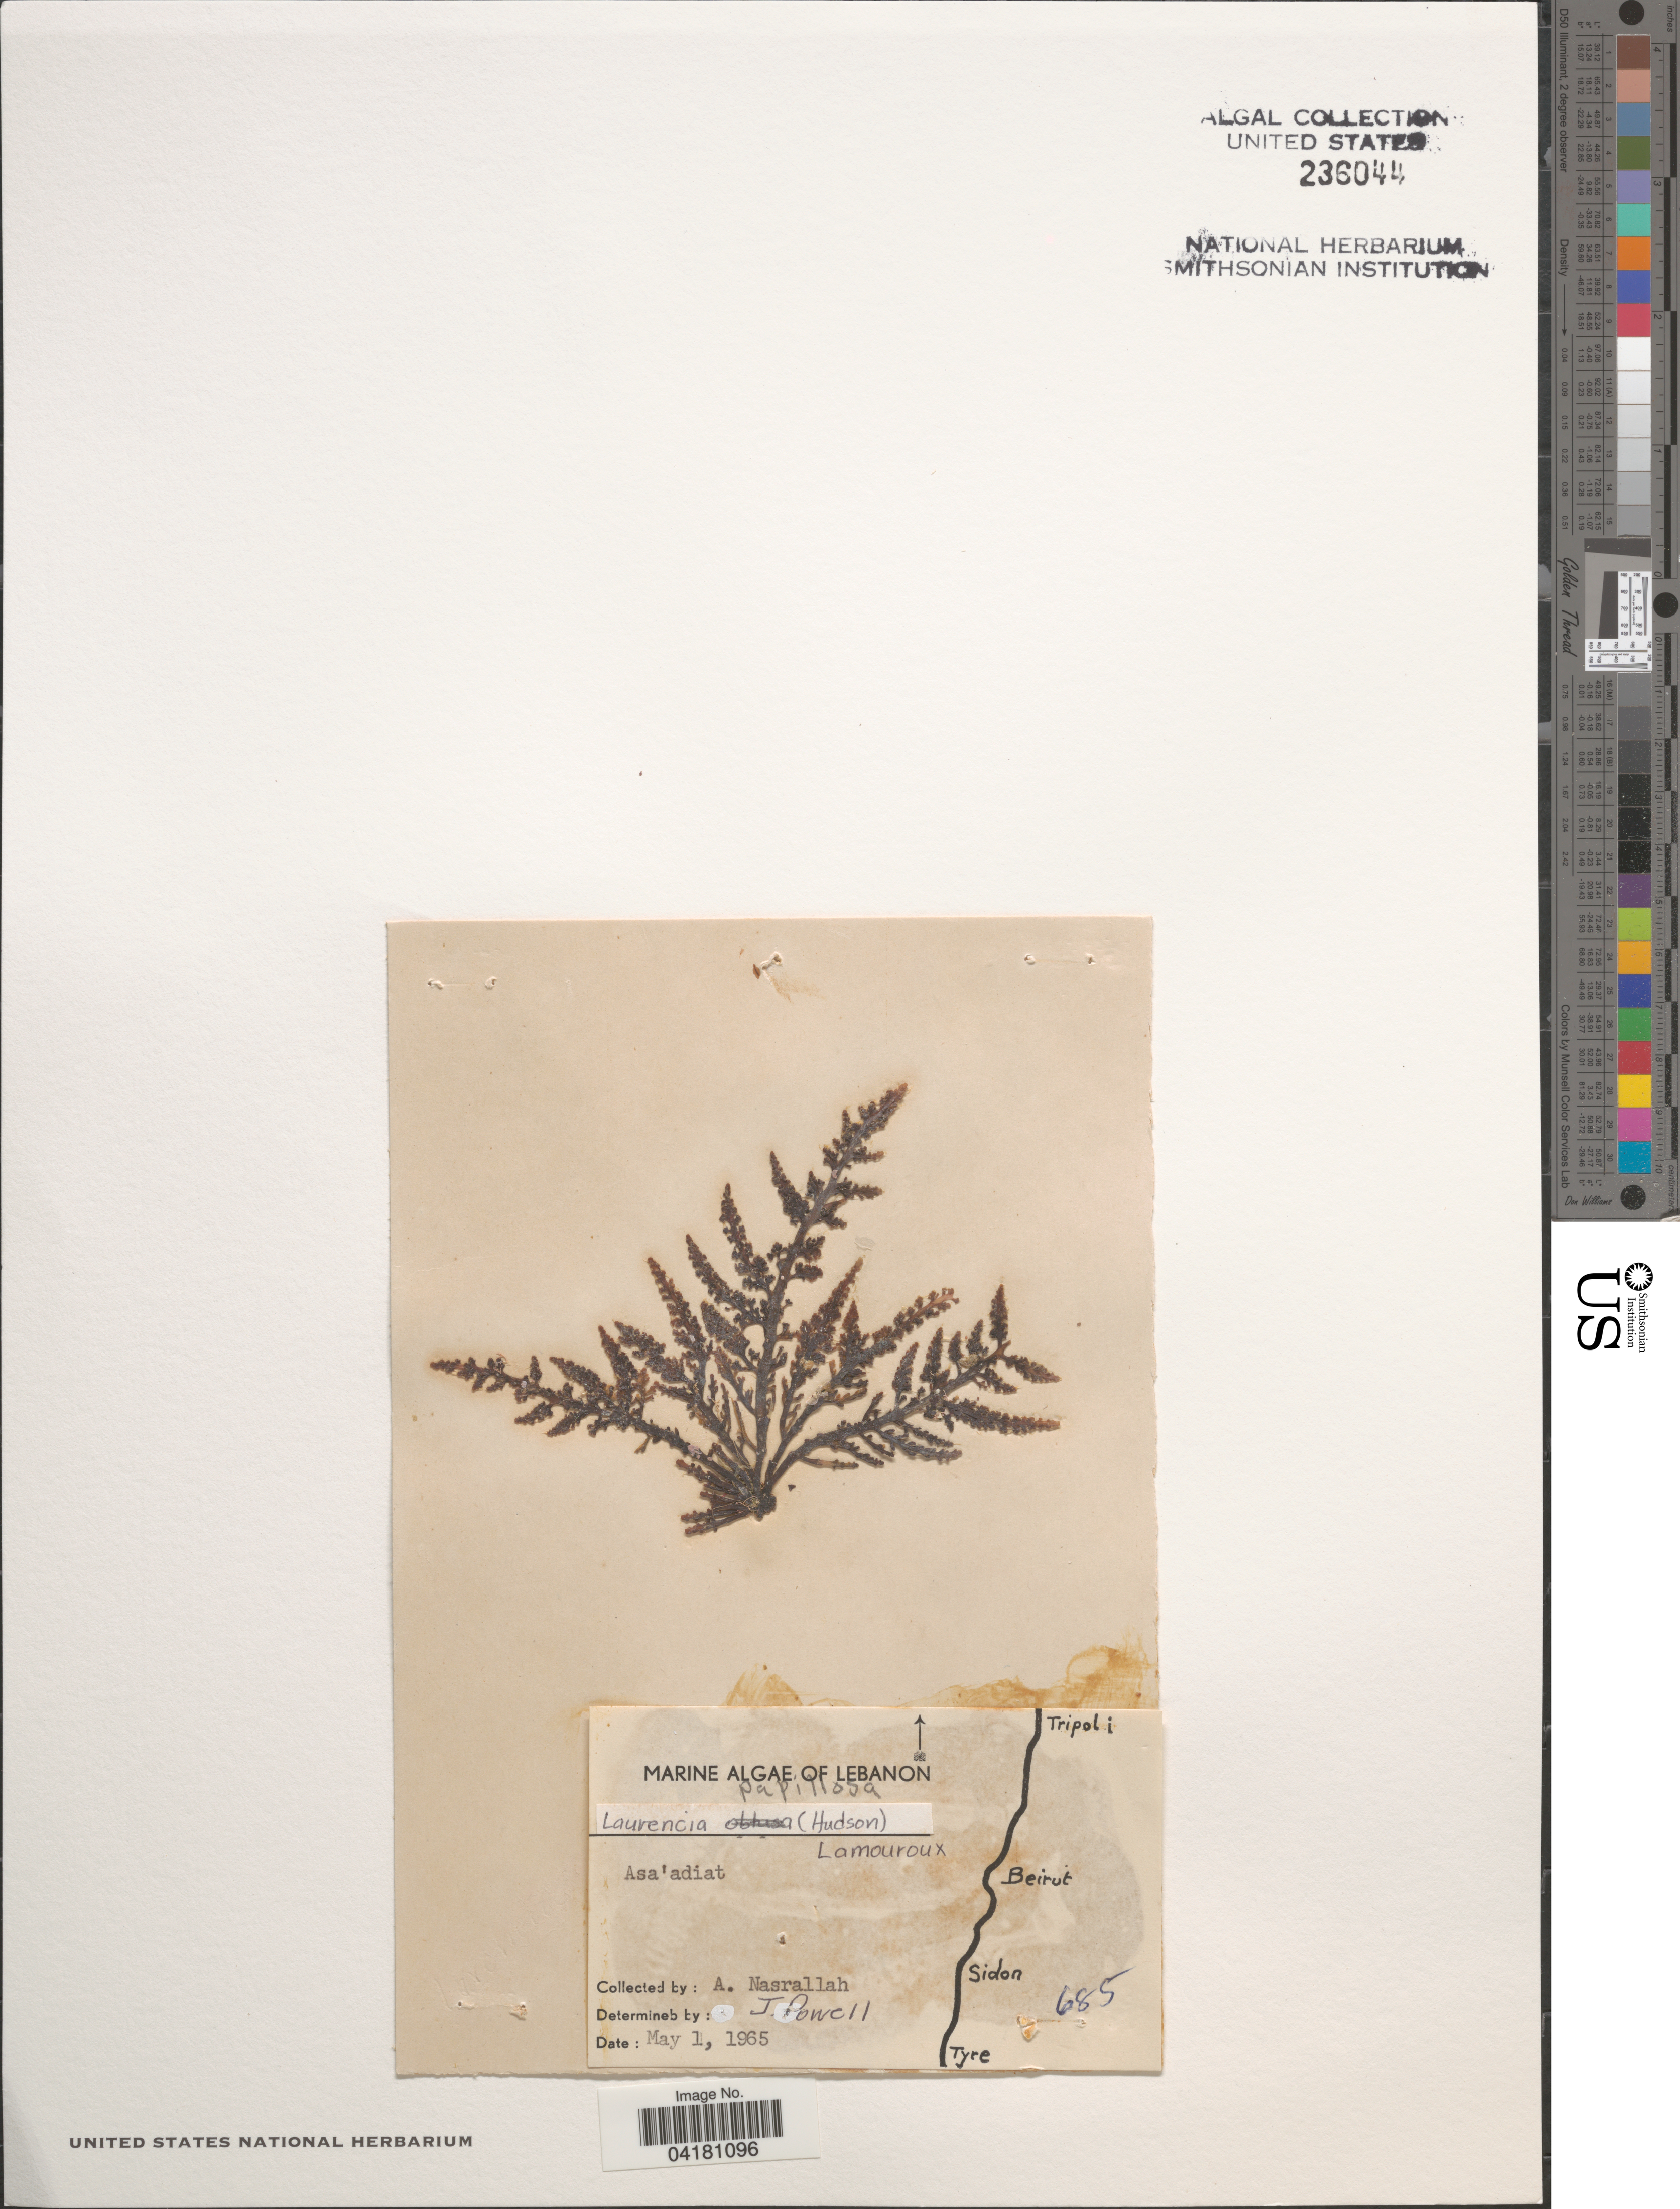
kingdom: Plantae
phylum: Rhodophyta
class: Florideophyceae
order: Ceramiales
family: Rhodomelaceae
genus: Palisada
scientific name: Palisada perforata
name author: (Bory) K.W. Nam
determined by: Algae name updating Project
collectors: A. Nasrallah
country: Lebanon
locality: Asa'adiat.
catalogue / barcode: US 236044